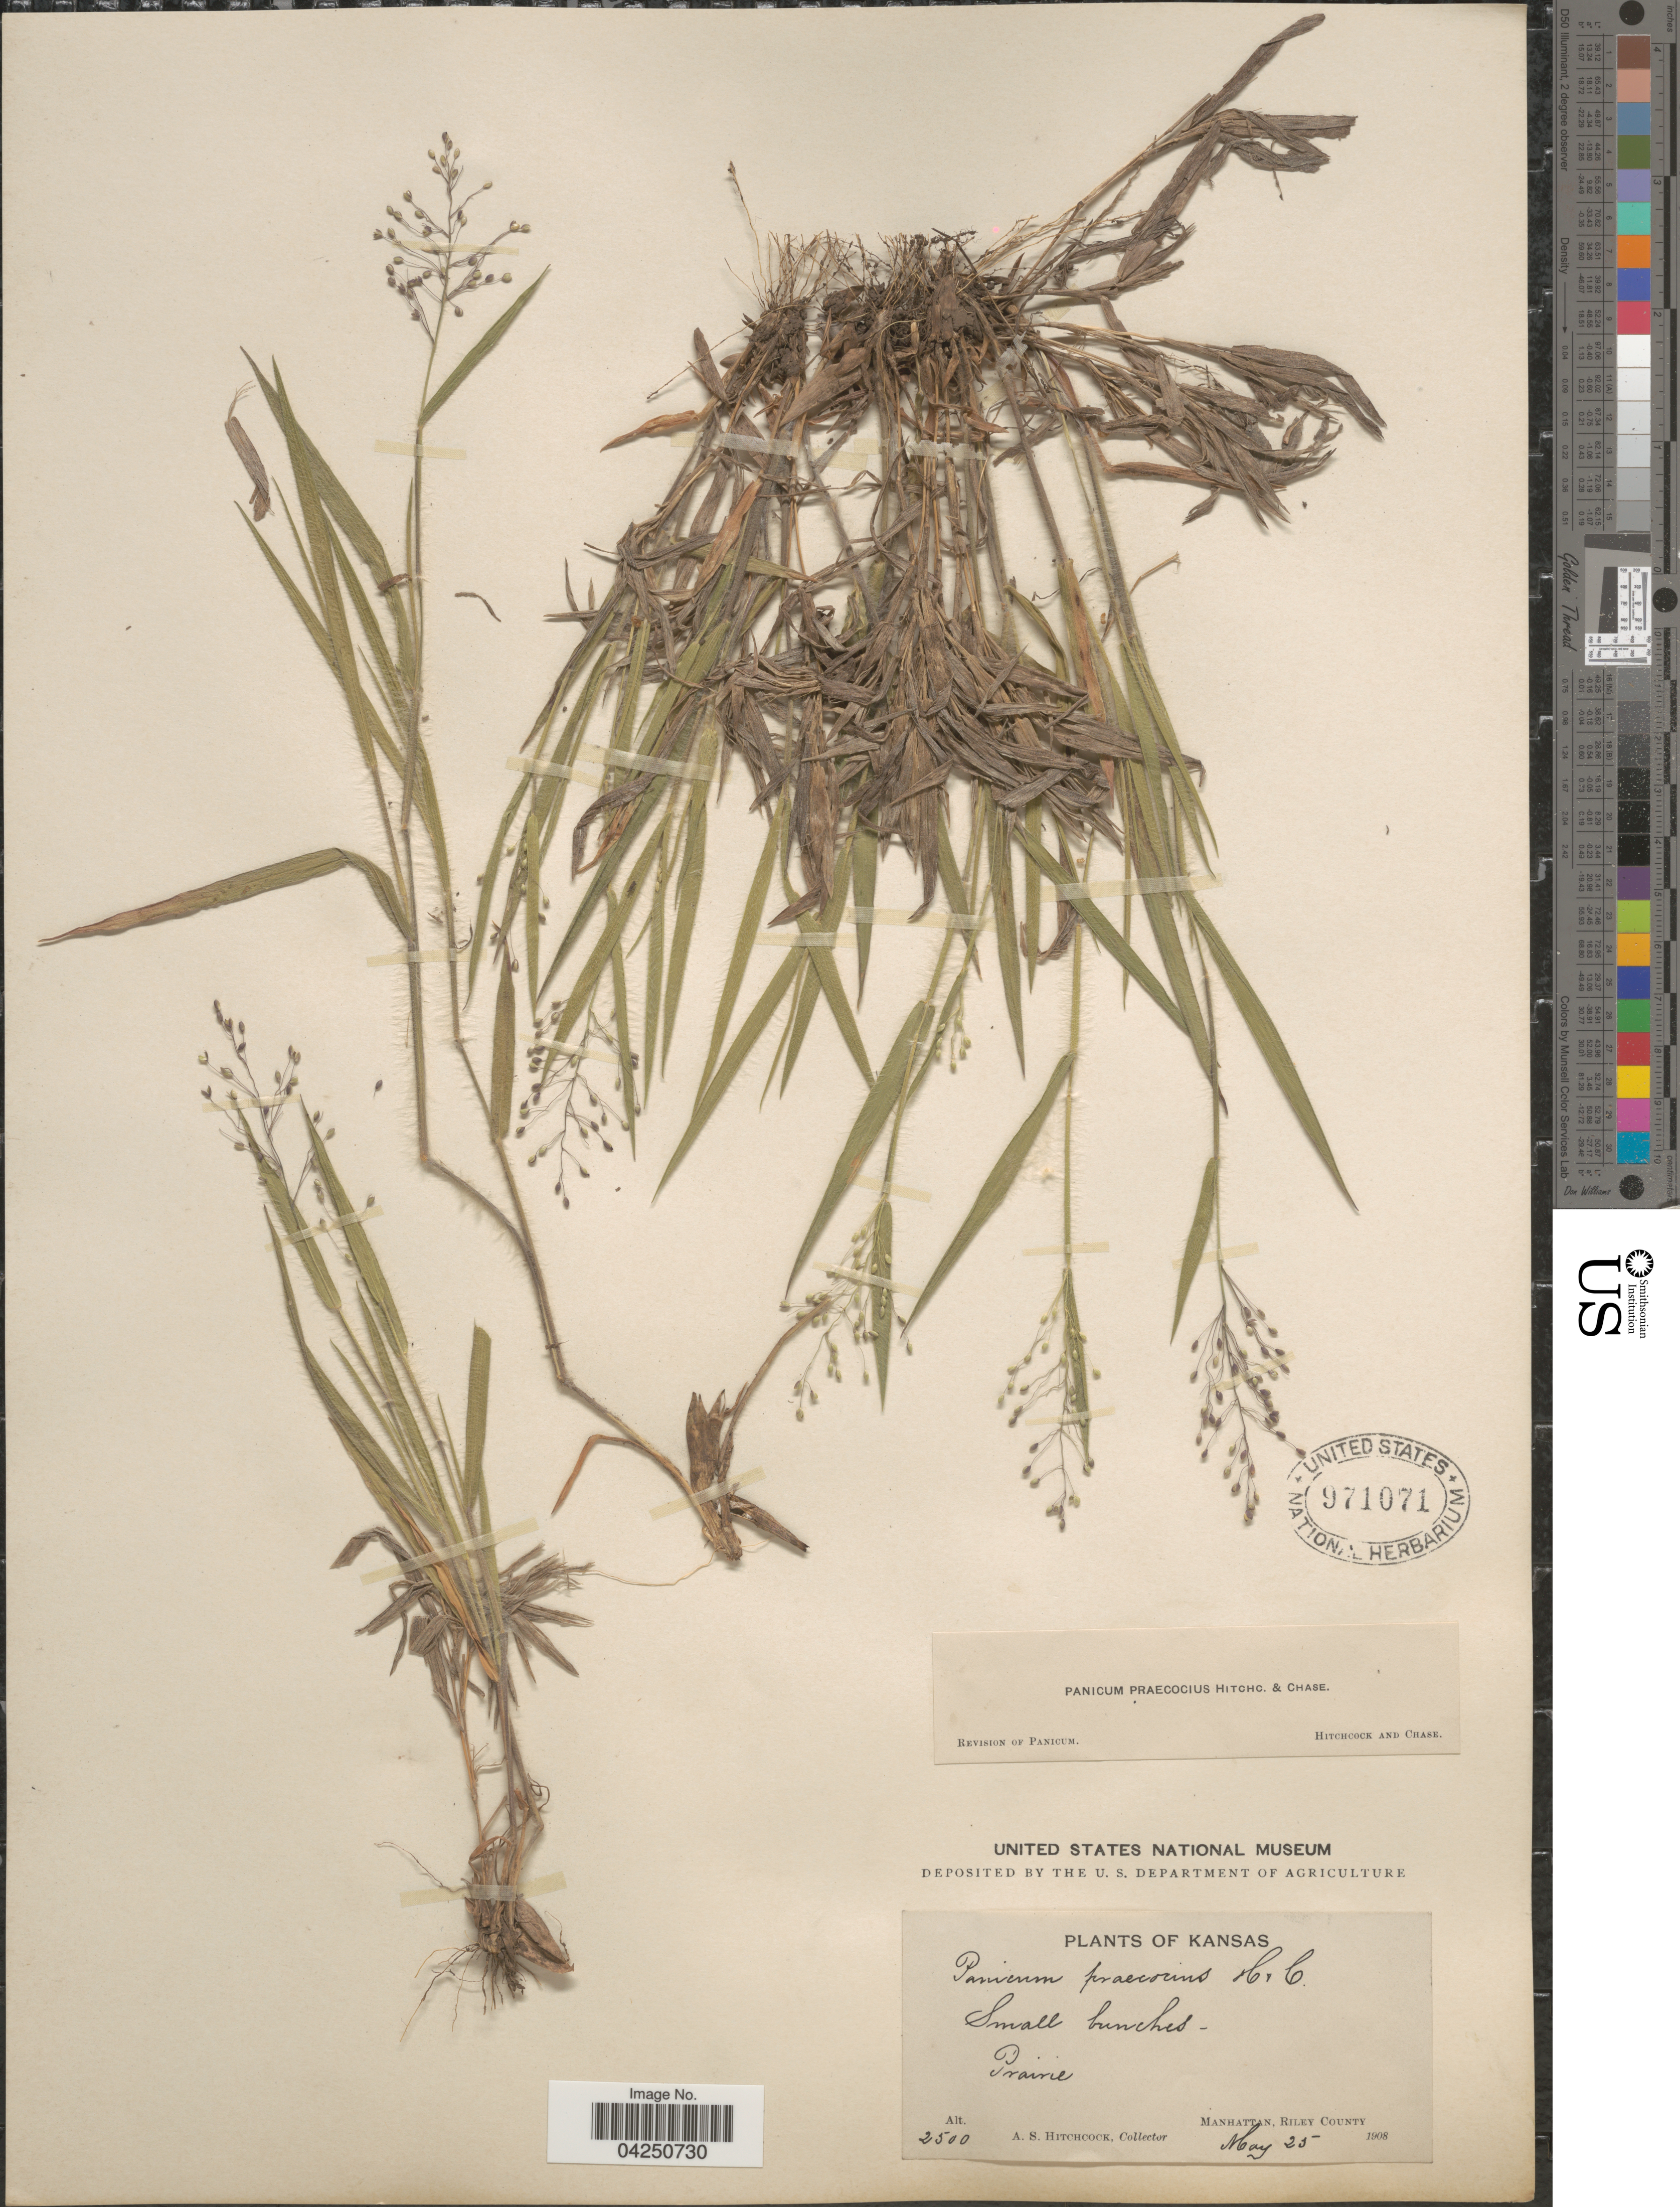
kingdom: Plantae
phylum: Tracheophyta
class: Liliopsida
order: Poales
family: Poaceae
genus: Dichanthelium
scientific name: Dichanthelium acuminatum var. acuminatum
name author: (Sw.) Gould & C.A. Clark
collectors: A. S. Hitchcock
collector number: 2500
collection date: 1908-05-25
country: United States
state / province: Kansas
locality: Manhattan, Riley County.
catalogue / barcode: US 971071